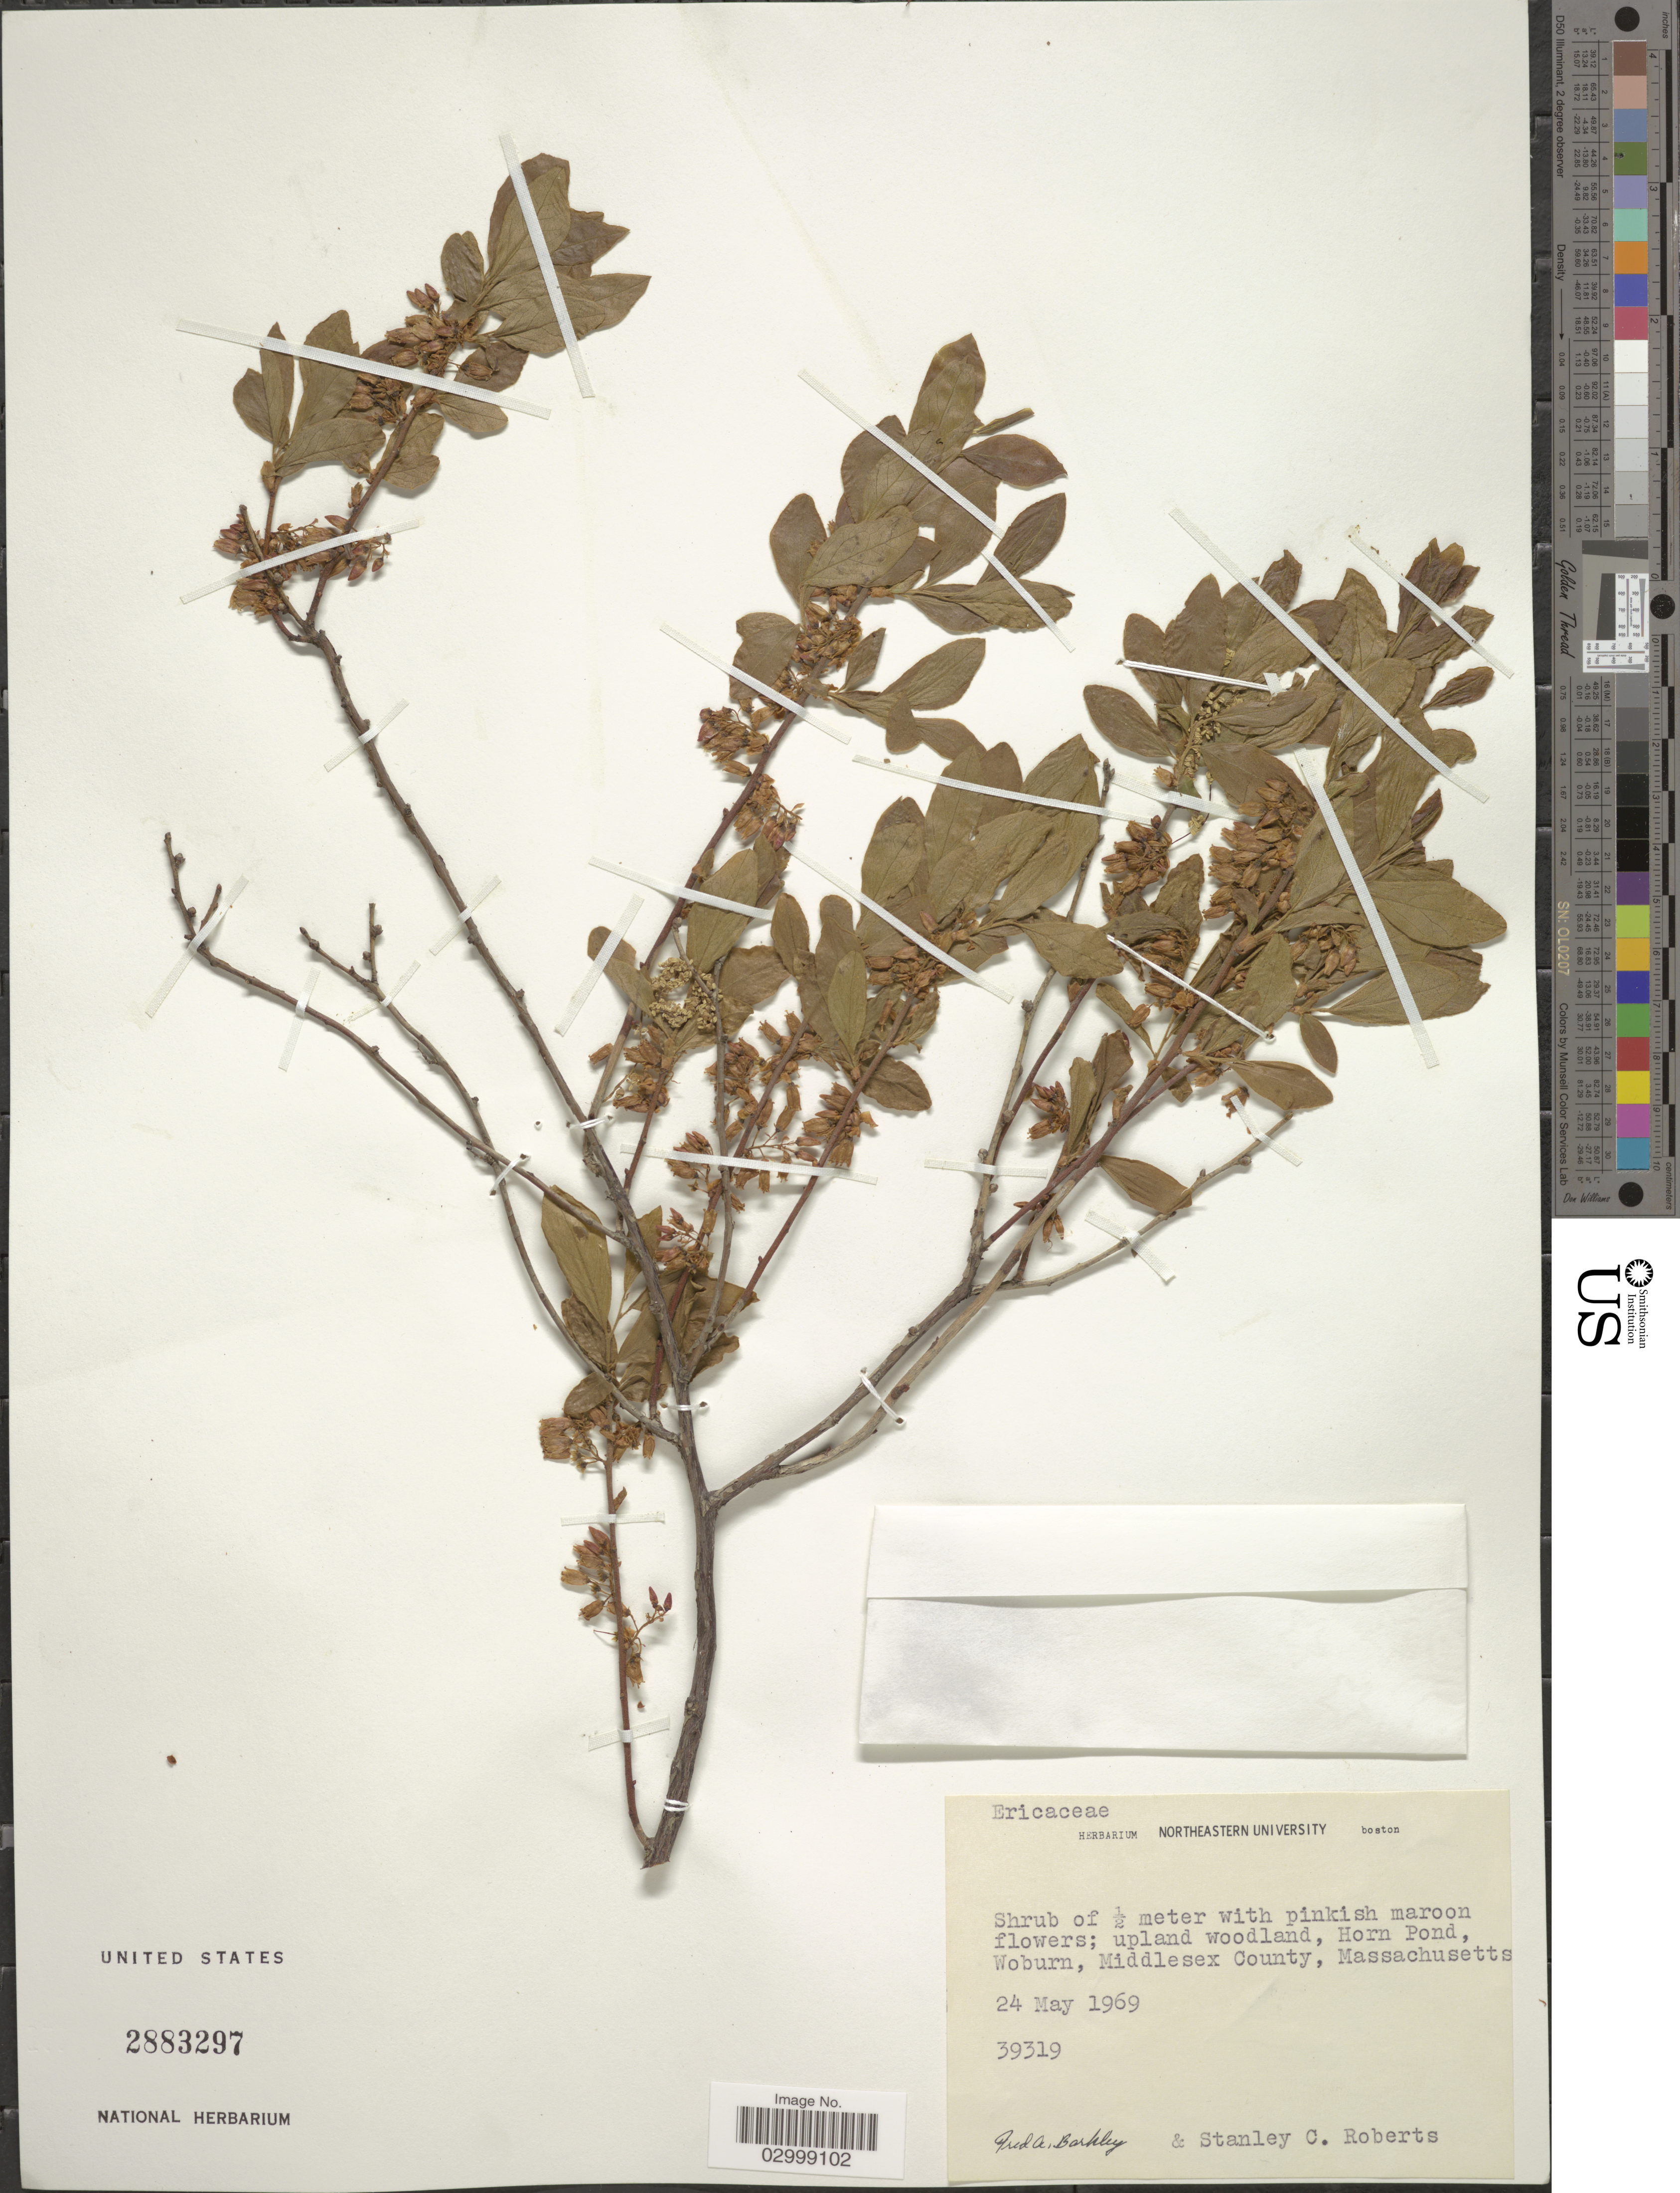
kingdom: Plantae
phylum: Tracheophyta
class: Magnoliopsida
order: Ericales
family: Ericaceae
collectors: F. A. Barkley & S. Roberts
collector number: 39319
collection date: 1969-05-24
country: United States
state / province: Massachusetts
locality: Upland woodland, Horn Pond, Woburn, Middlesex County.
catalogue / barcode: US 2883297